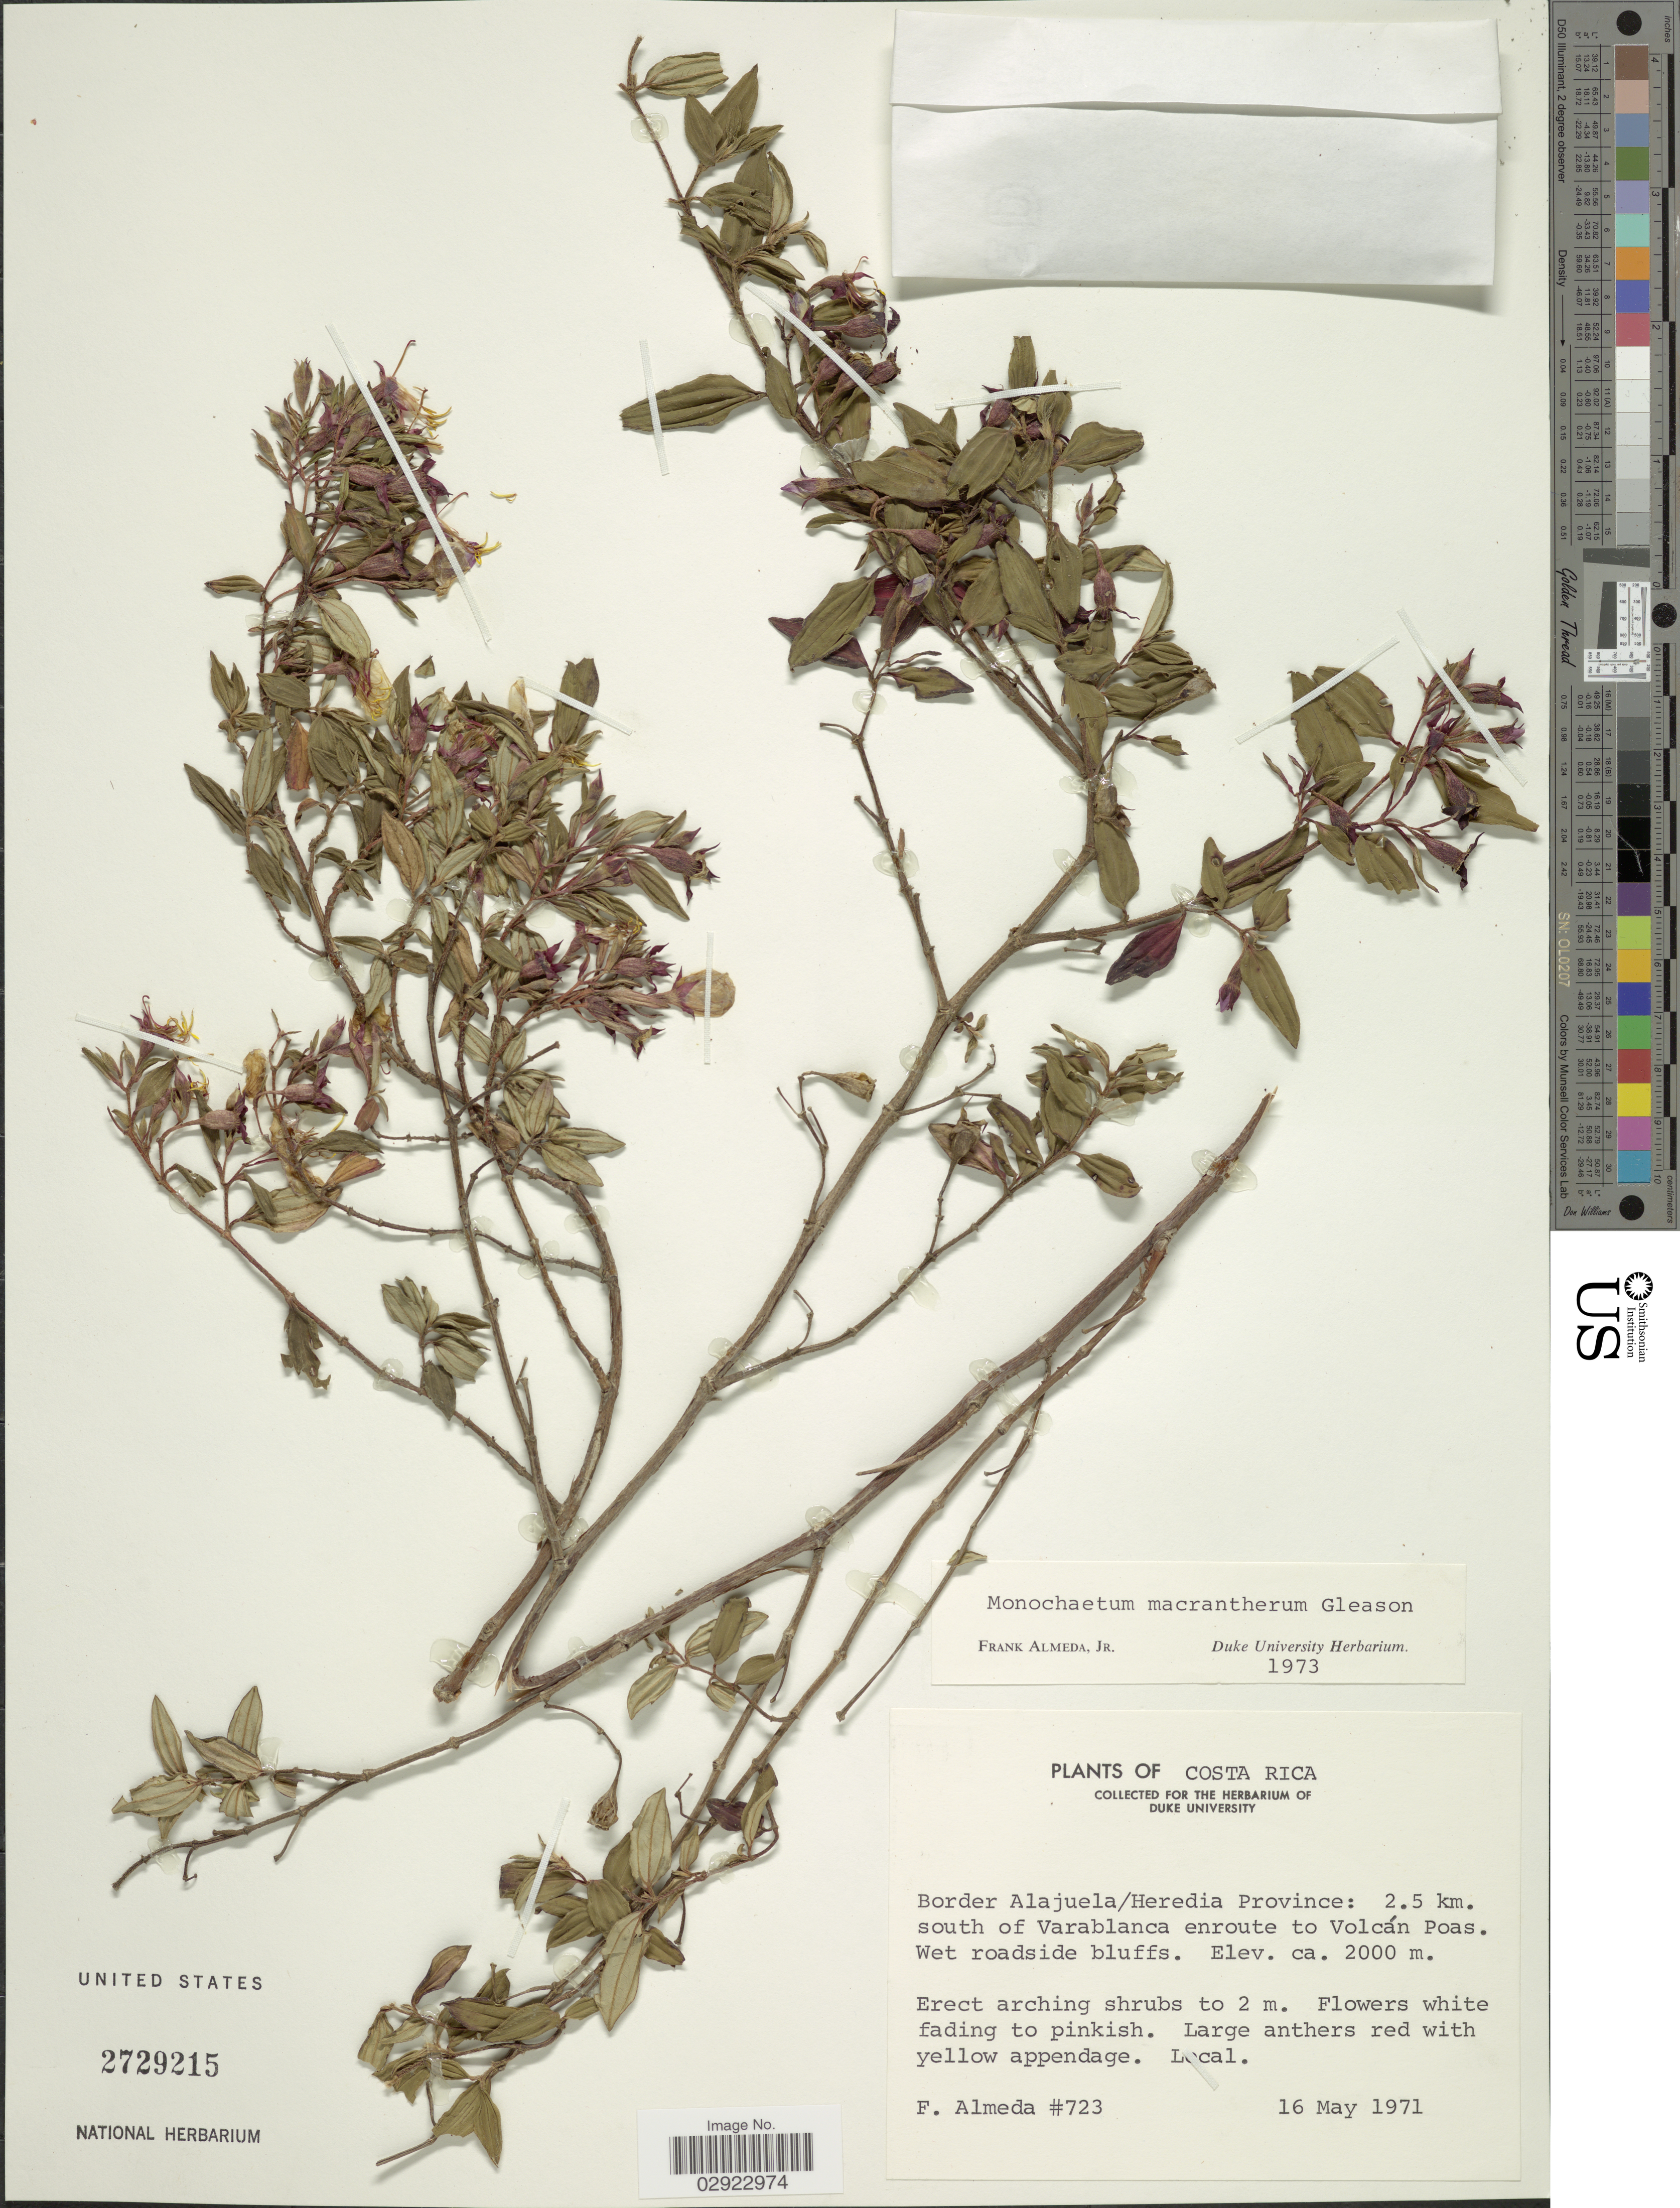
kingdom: Plantae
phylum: Tracheophyta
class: Magnoliopsida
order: Myrtales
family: Melastomataceae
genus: Monochaetum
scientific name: Monochaetum macrantherum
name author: Gleason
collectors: F. Almeda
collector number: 723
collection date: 1971-05-16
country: Costa Rica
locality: Border Alajuela/Heredia Province: 2.5 km. south of Varablanca enroute to Volcán Poas.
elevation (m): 2000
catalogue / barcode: US 2729215